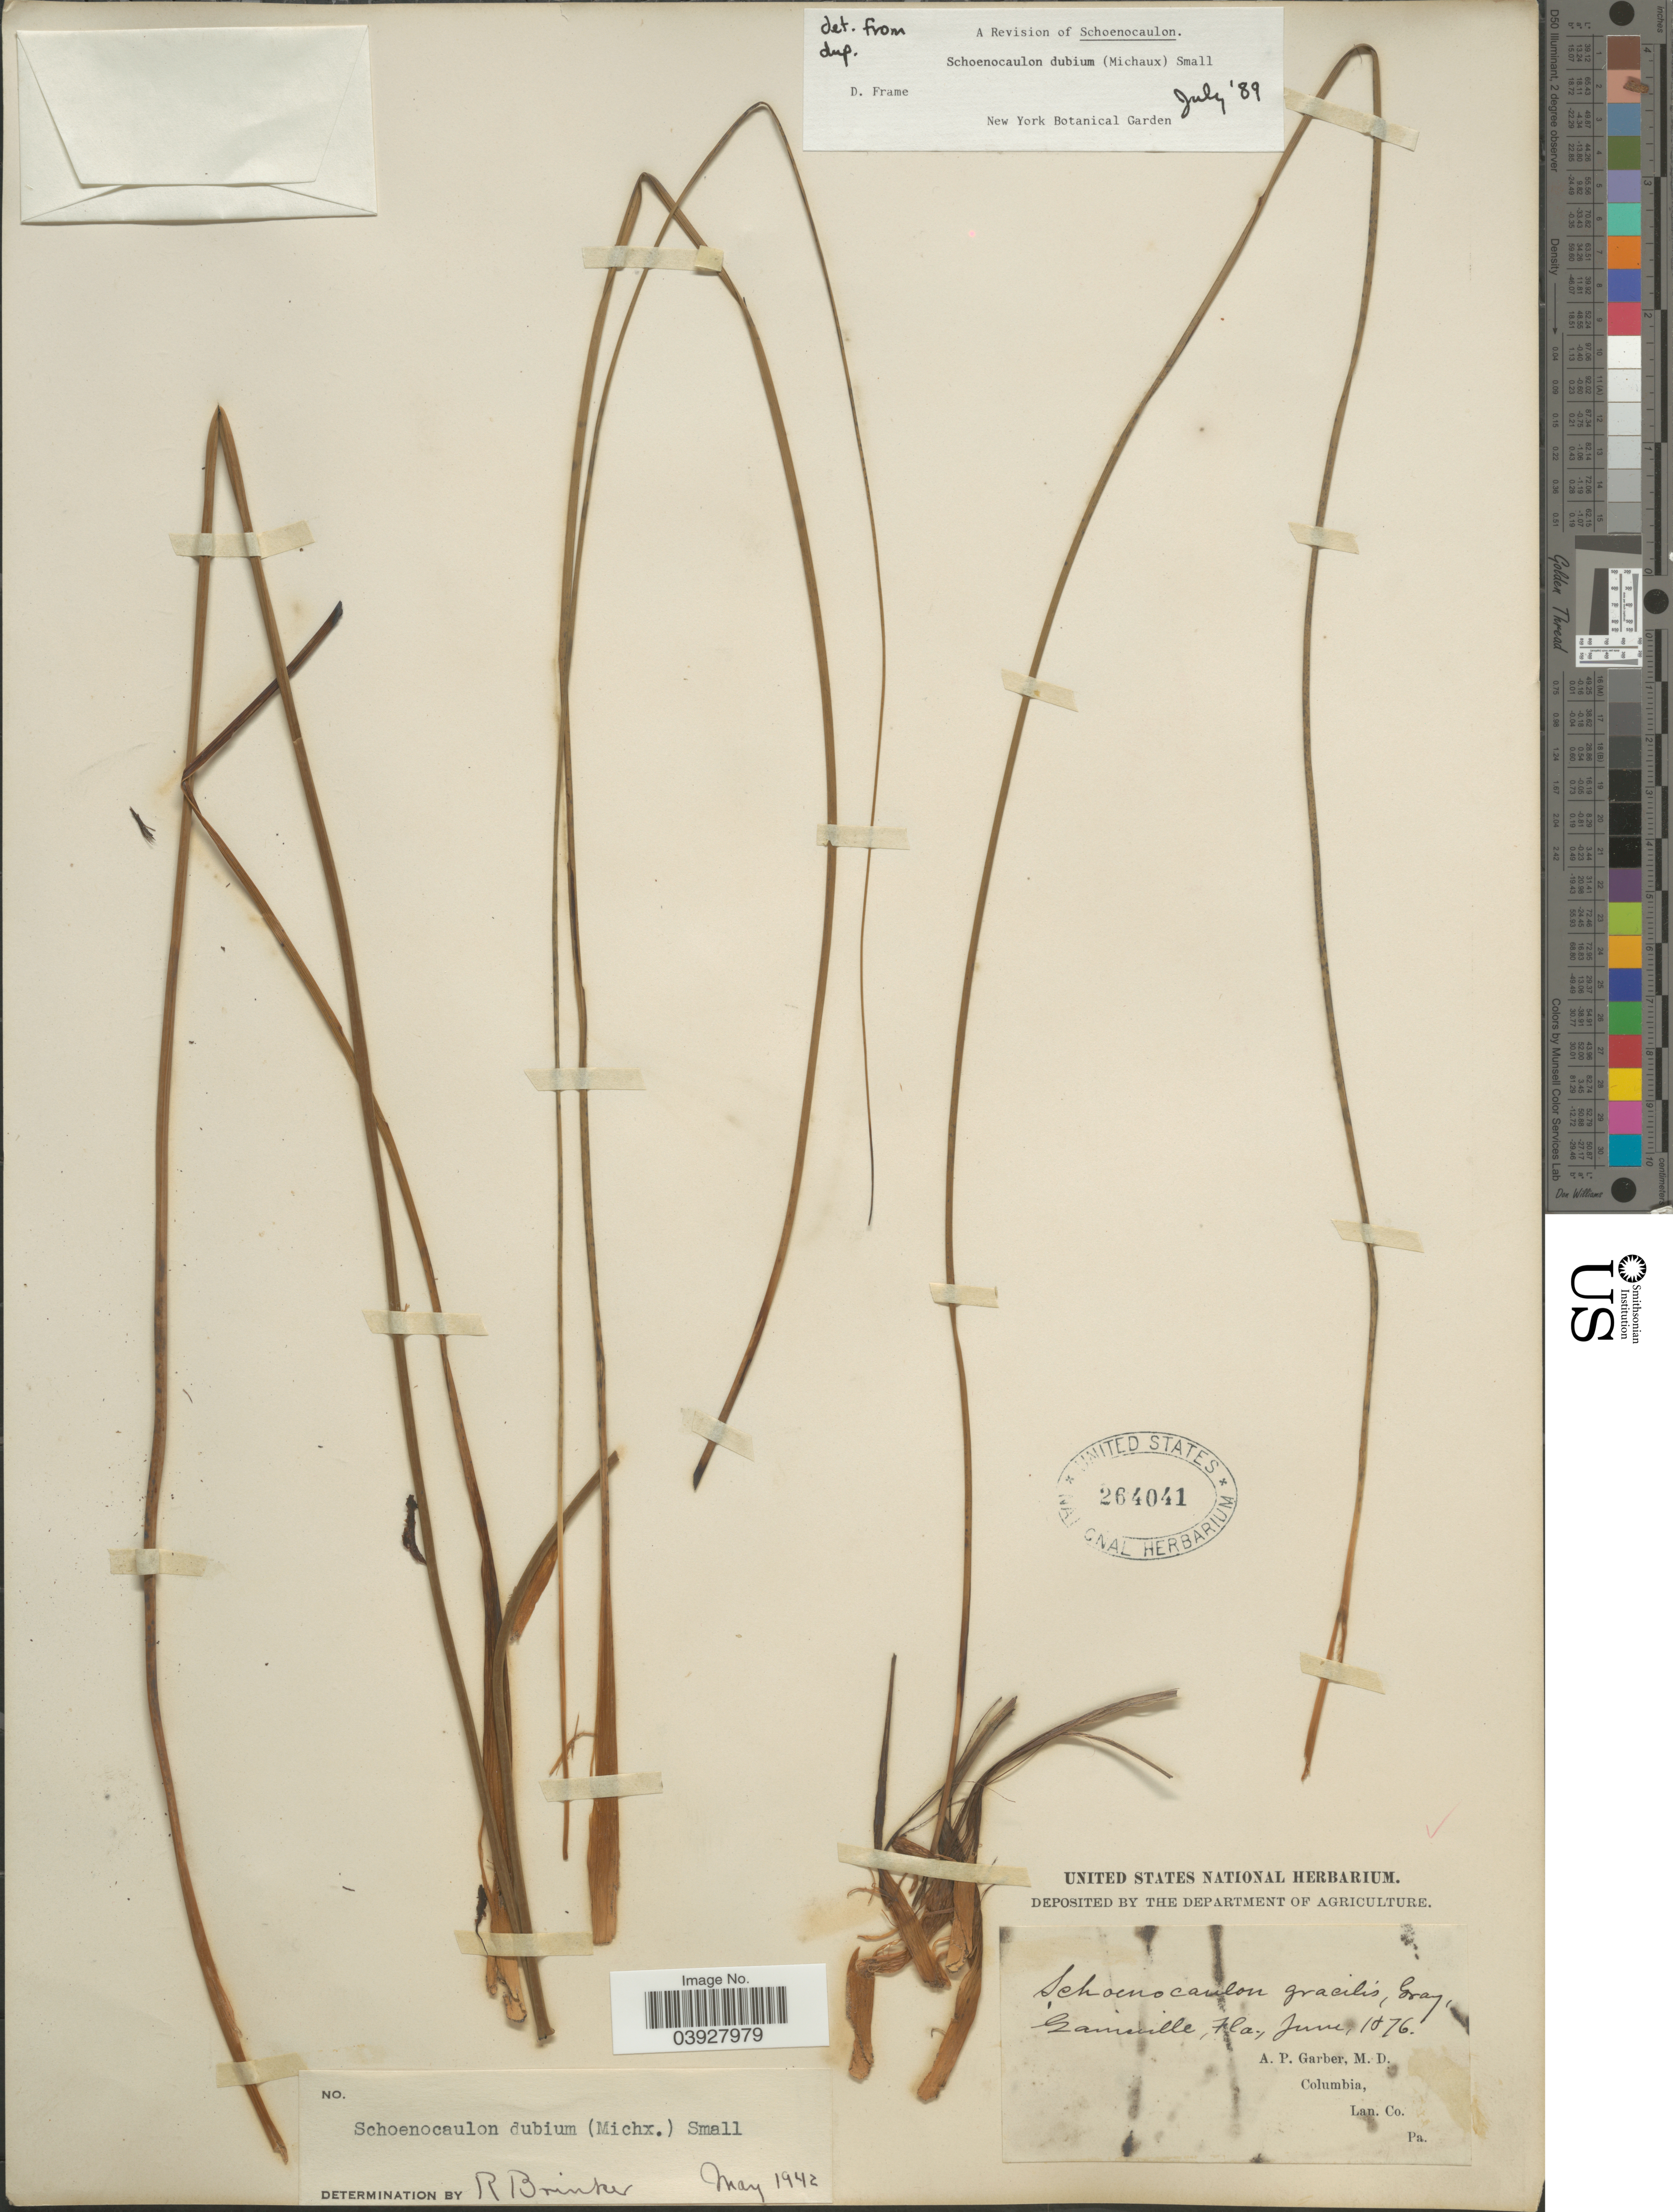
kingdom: Plantae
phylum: Tracheophyta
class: Liliopsida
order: Liliales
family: Melanthiaceae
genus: Schoenocaulon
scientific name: Schoenocaulon dubium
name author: (Michx.) Small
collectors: A. P. Garber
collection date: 1876-06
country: United States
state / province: Florida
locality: Gainsville.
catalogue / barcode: US 264041